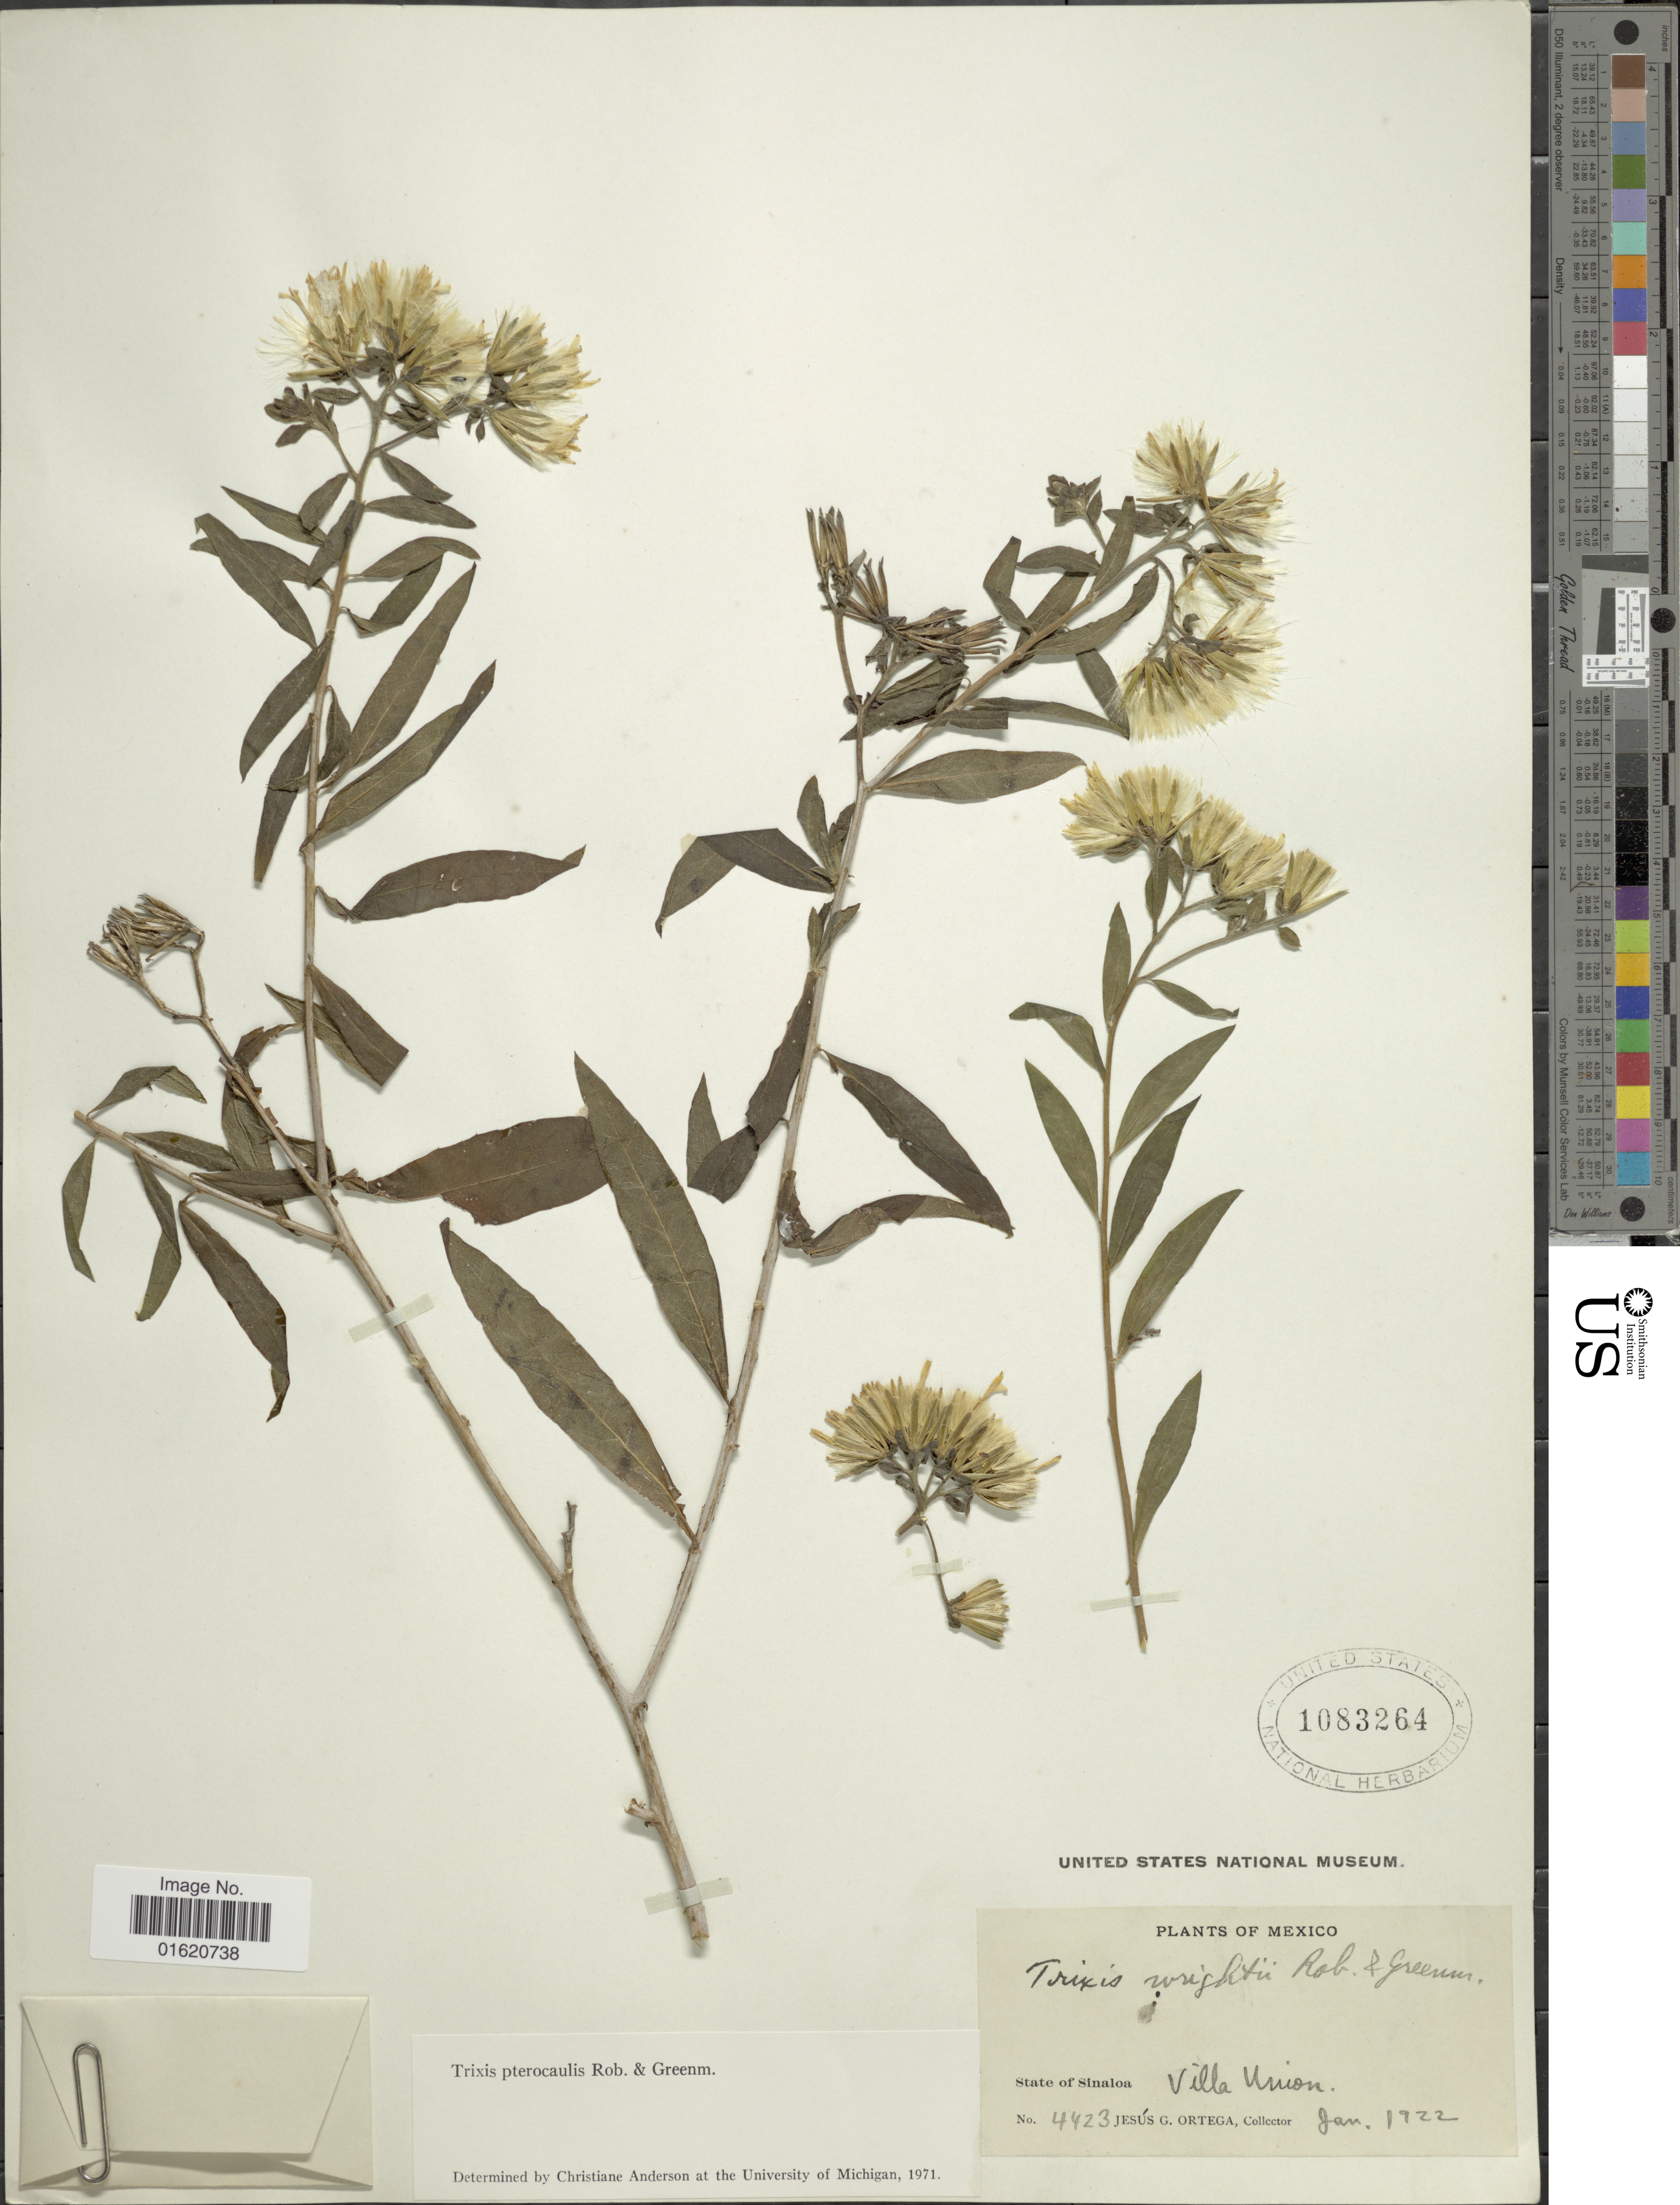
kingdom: Plantae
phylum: Tracheophyta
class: Magnoliopsida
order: Asterales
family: Asteraceae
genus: Trixis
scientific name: Trixis pterocaulis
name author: B.L. Rob. & Greenm.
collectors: J. Ortega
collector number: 4423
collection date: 1922-01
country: Mexico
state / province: Sinaloa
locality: Villa Union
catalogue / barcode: US 1083264